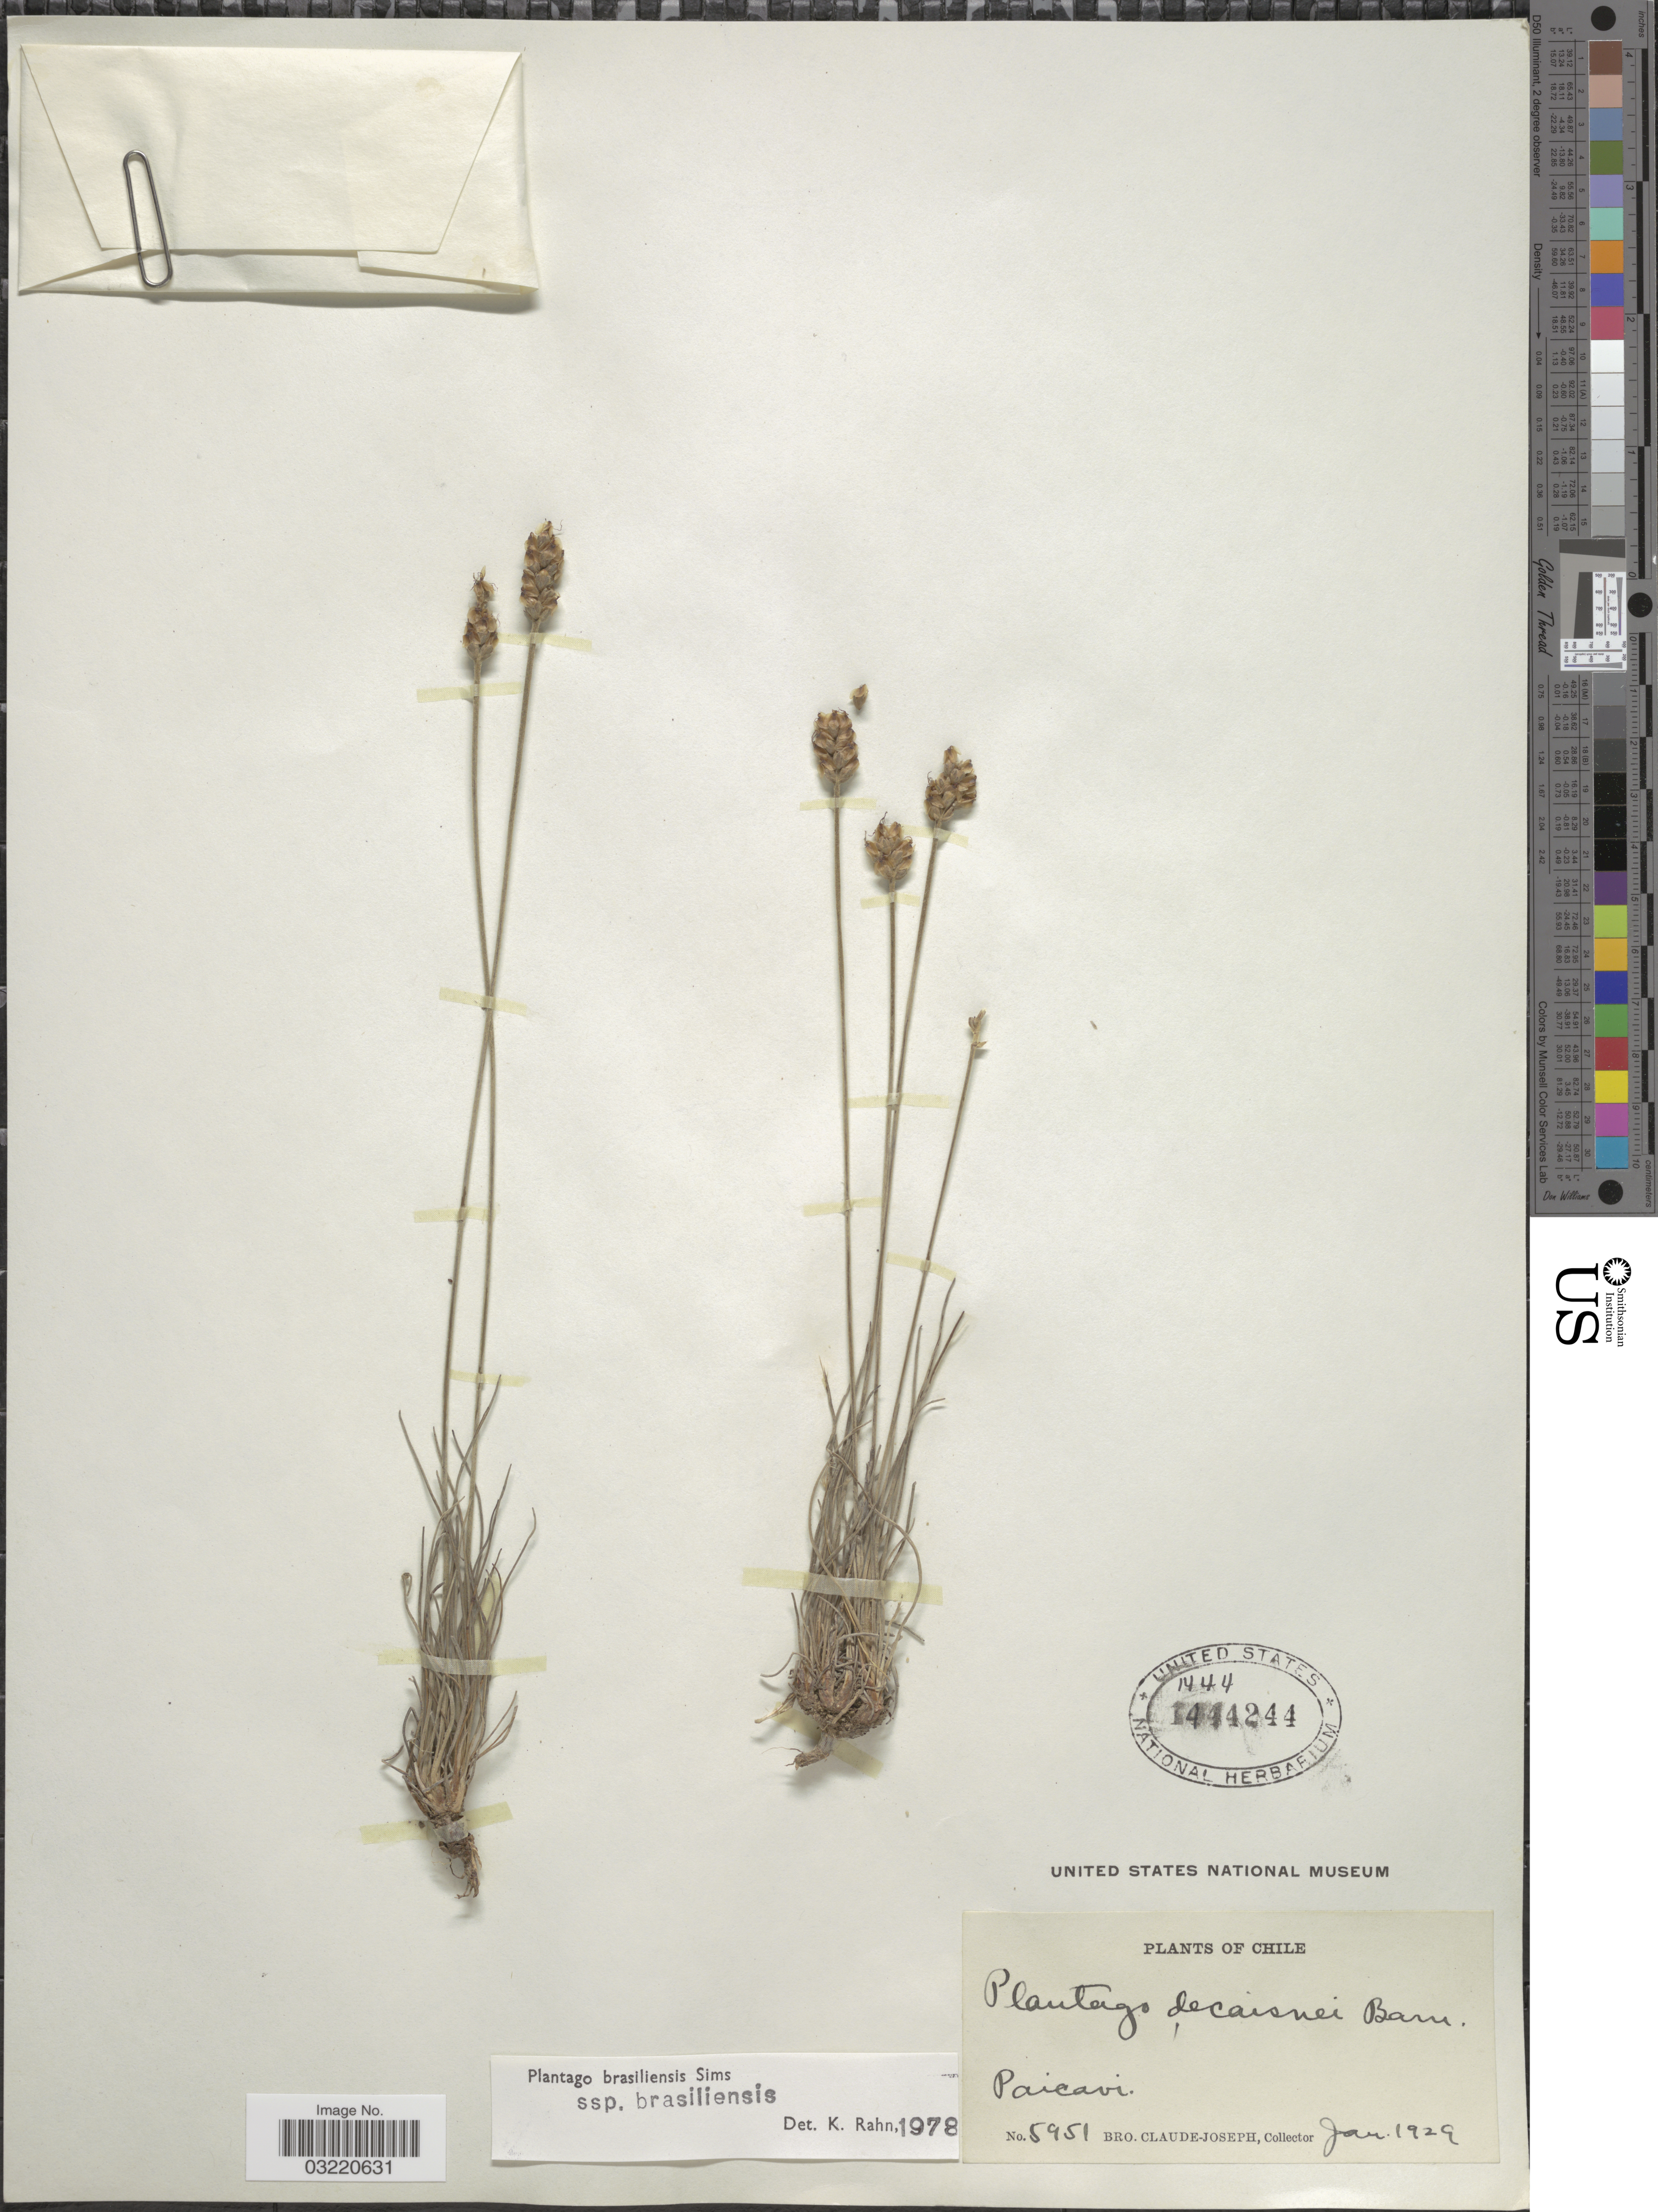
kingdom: Plantae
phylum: Tracheophyta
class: Magnoliopsida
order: Lamiales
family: Plantaginaceae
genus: Plantago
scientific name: Plantago brasiliensis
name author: Sims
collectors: Bro. Claude-Joseph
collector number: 5951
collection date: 1929-01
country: Chile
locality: Paicavi.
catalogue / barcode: US 1444244